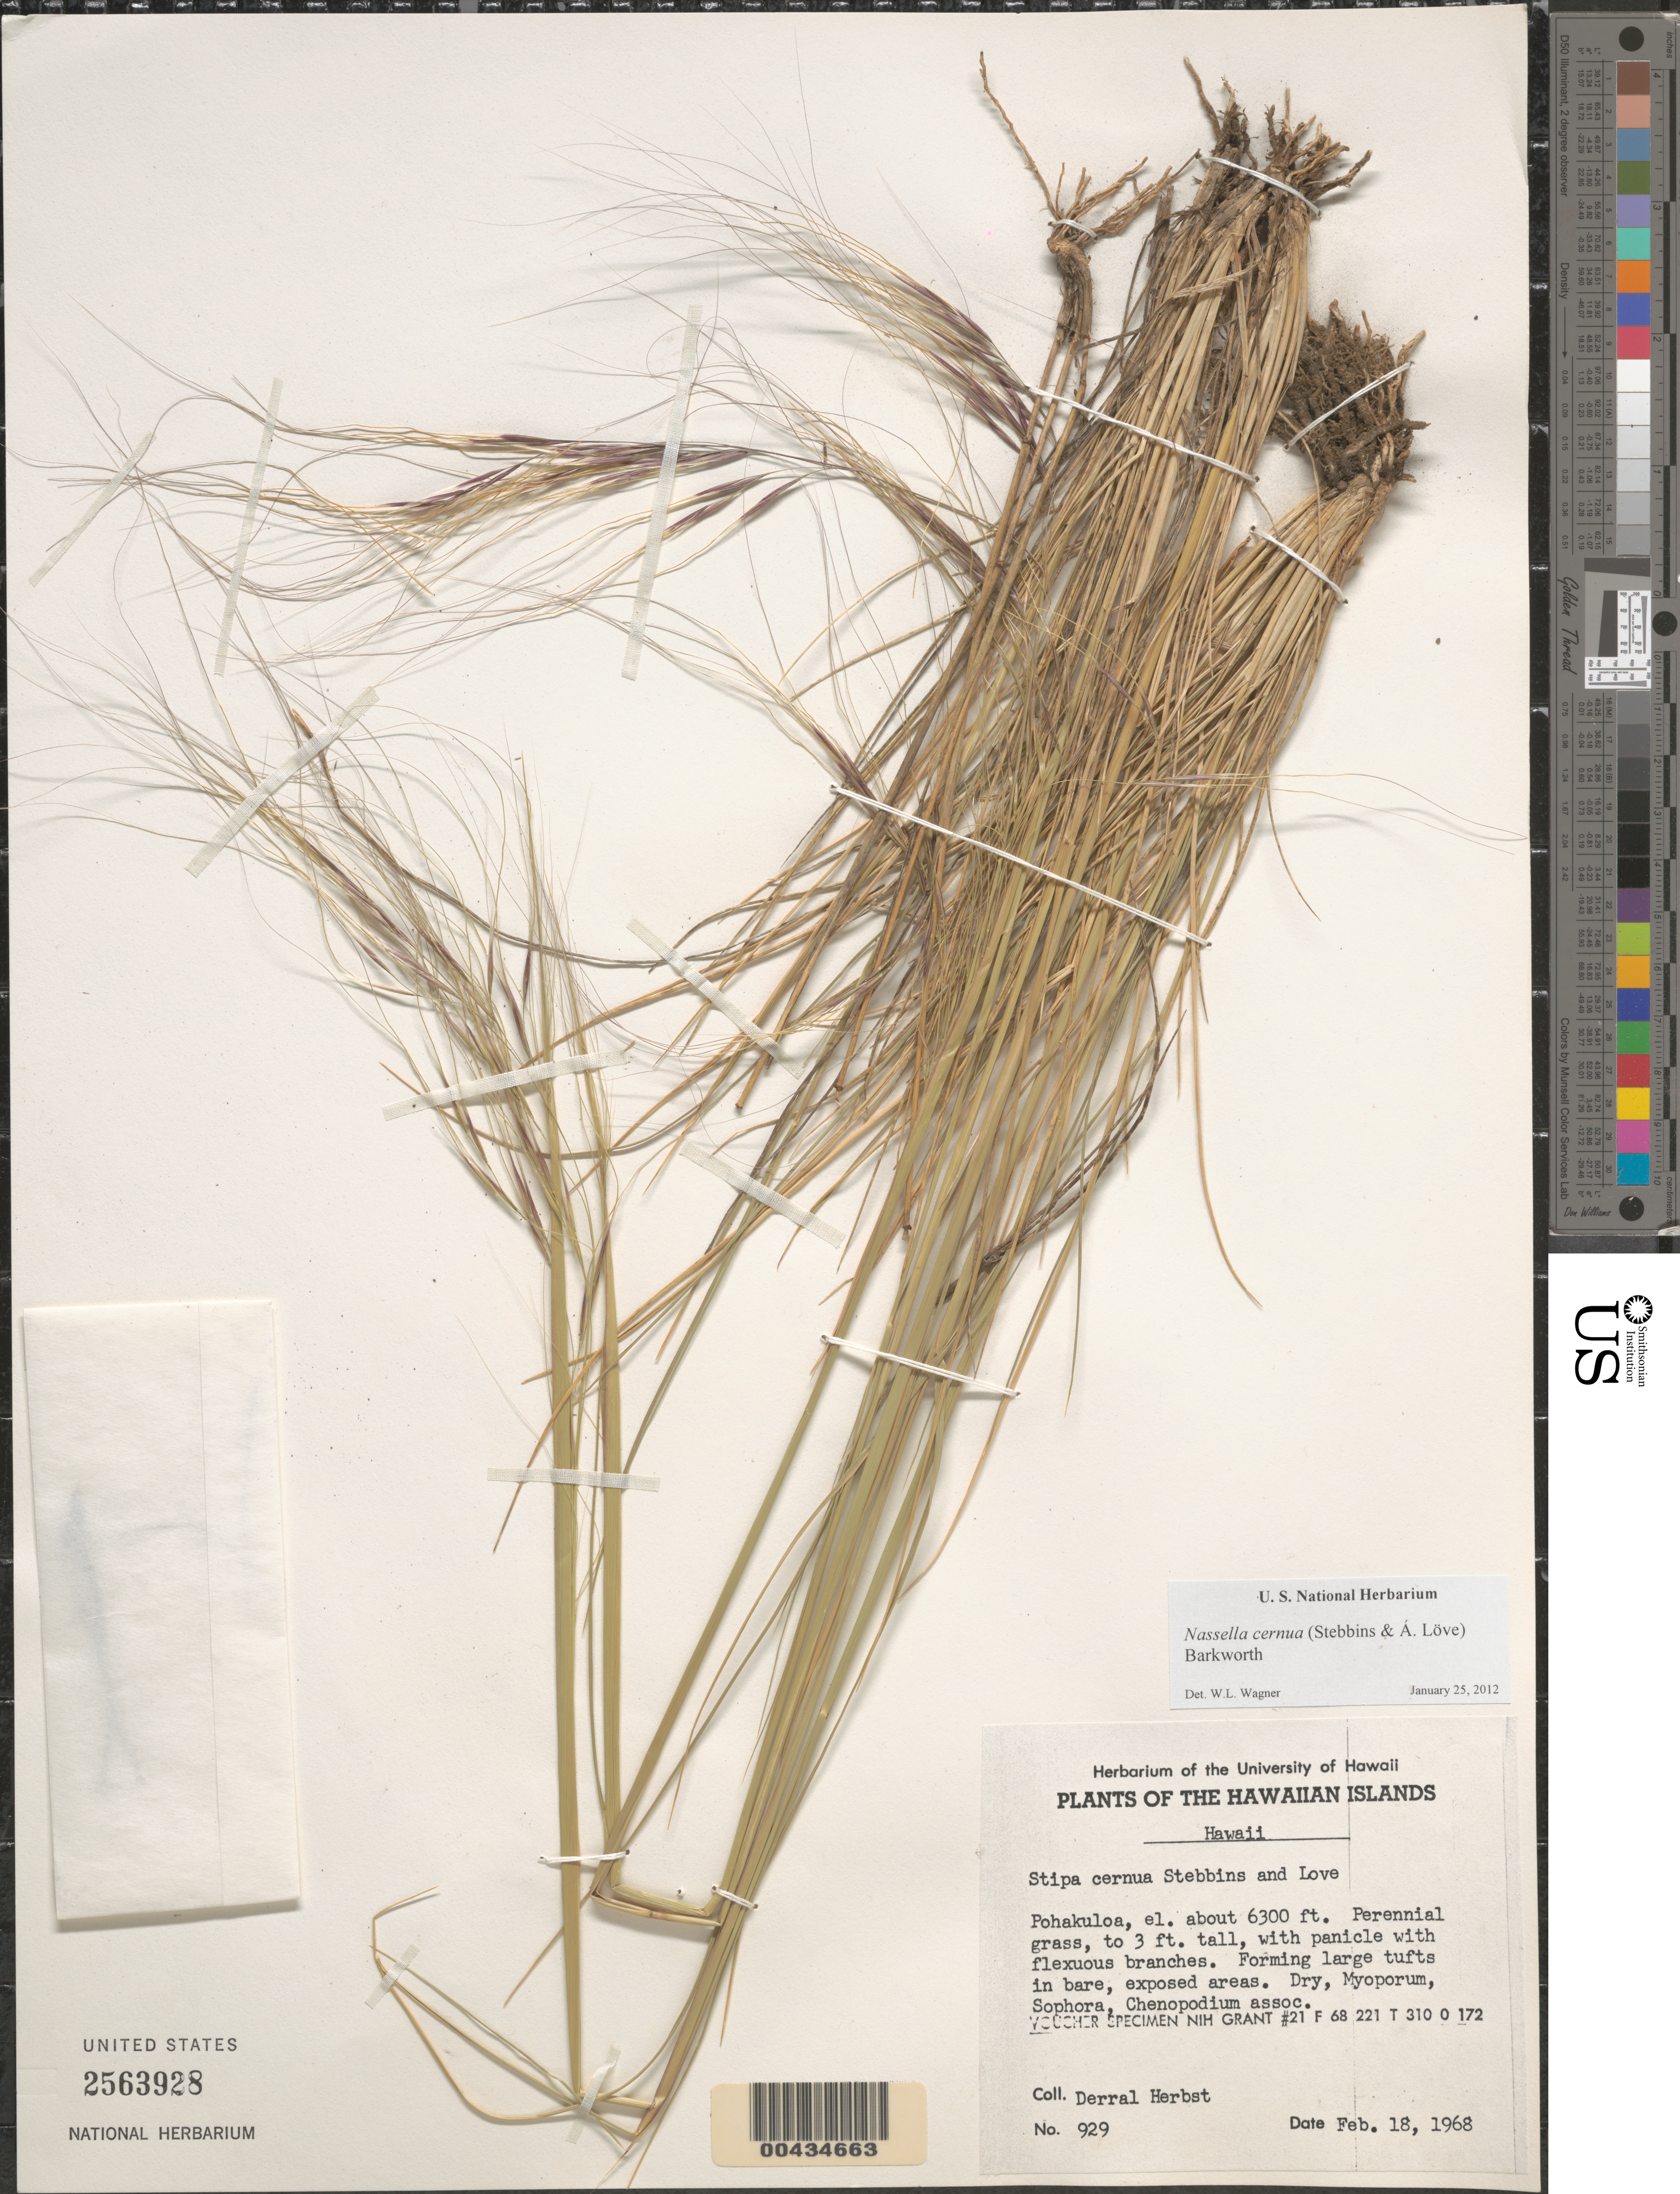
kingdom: Plantae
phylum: Tracheophyta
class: Liliopsida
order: Poales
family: Poaceae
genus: Nassella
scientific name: Nassella cernua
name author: (Stebbins & Love) Barkworth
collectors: D. R. Herbst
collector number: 929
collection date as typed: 18 Feb 1968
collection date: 1968-02-18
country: United States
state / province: Hawaii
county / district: Hawaii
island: Hawaii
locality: Pohakuloa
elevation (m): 1920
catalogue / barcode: US 2563928